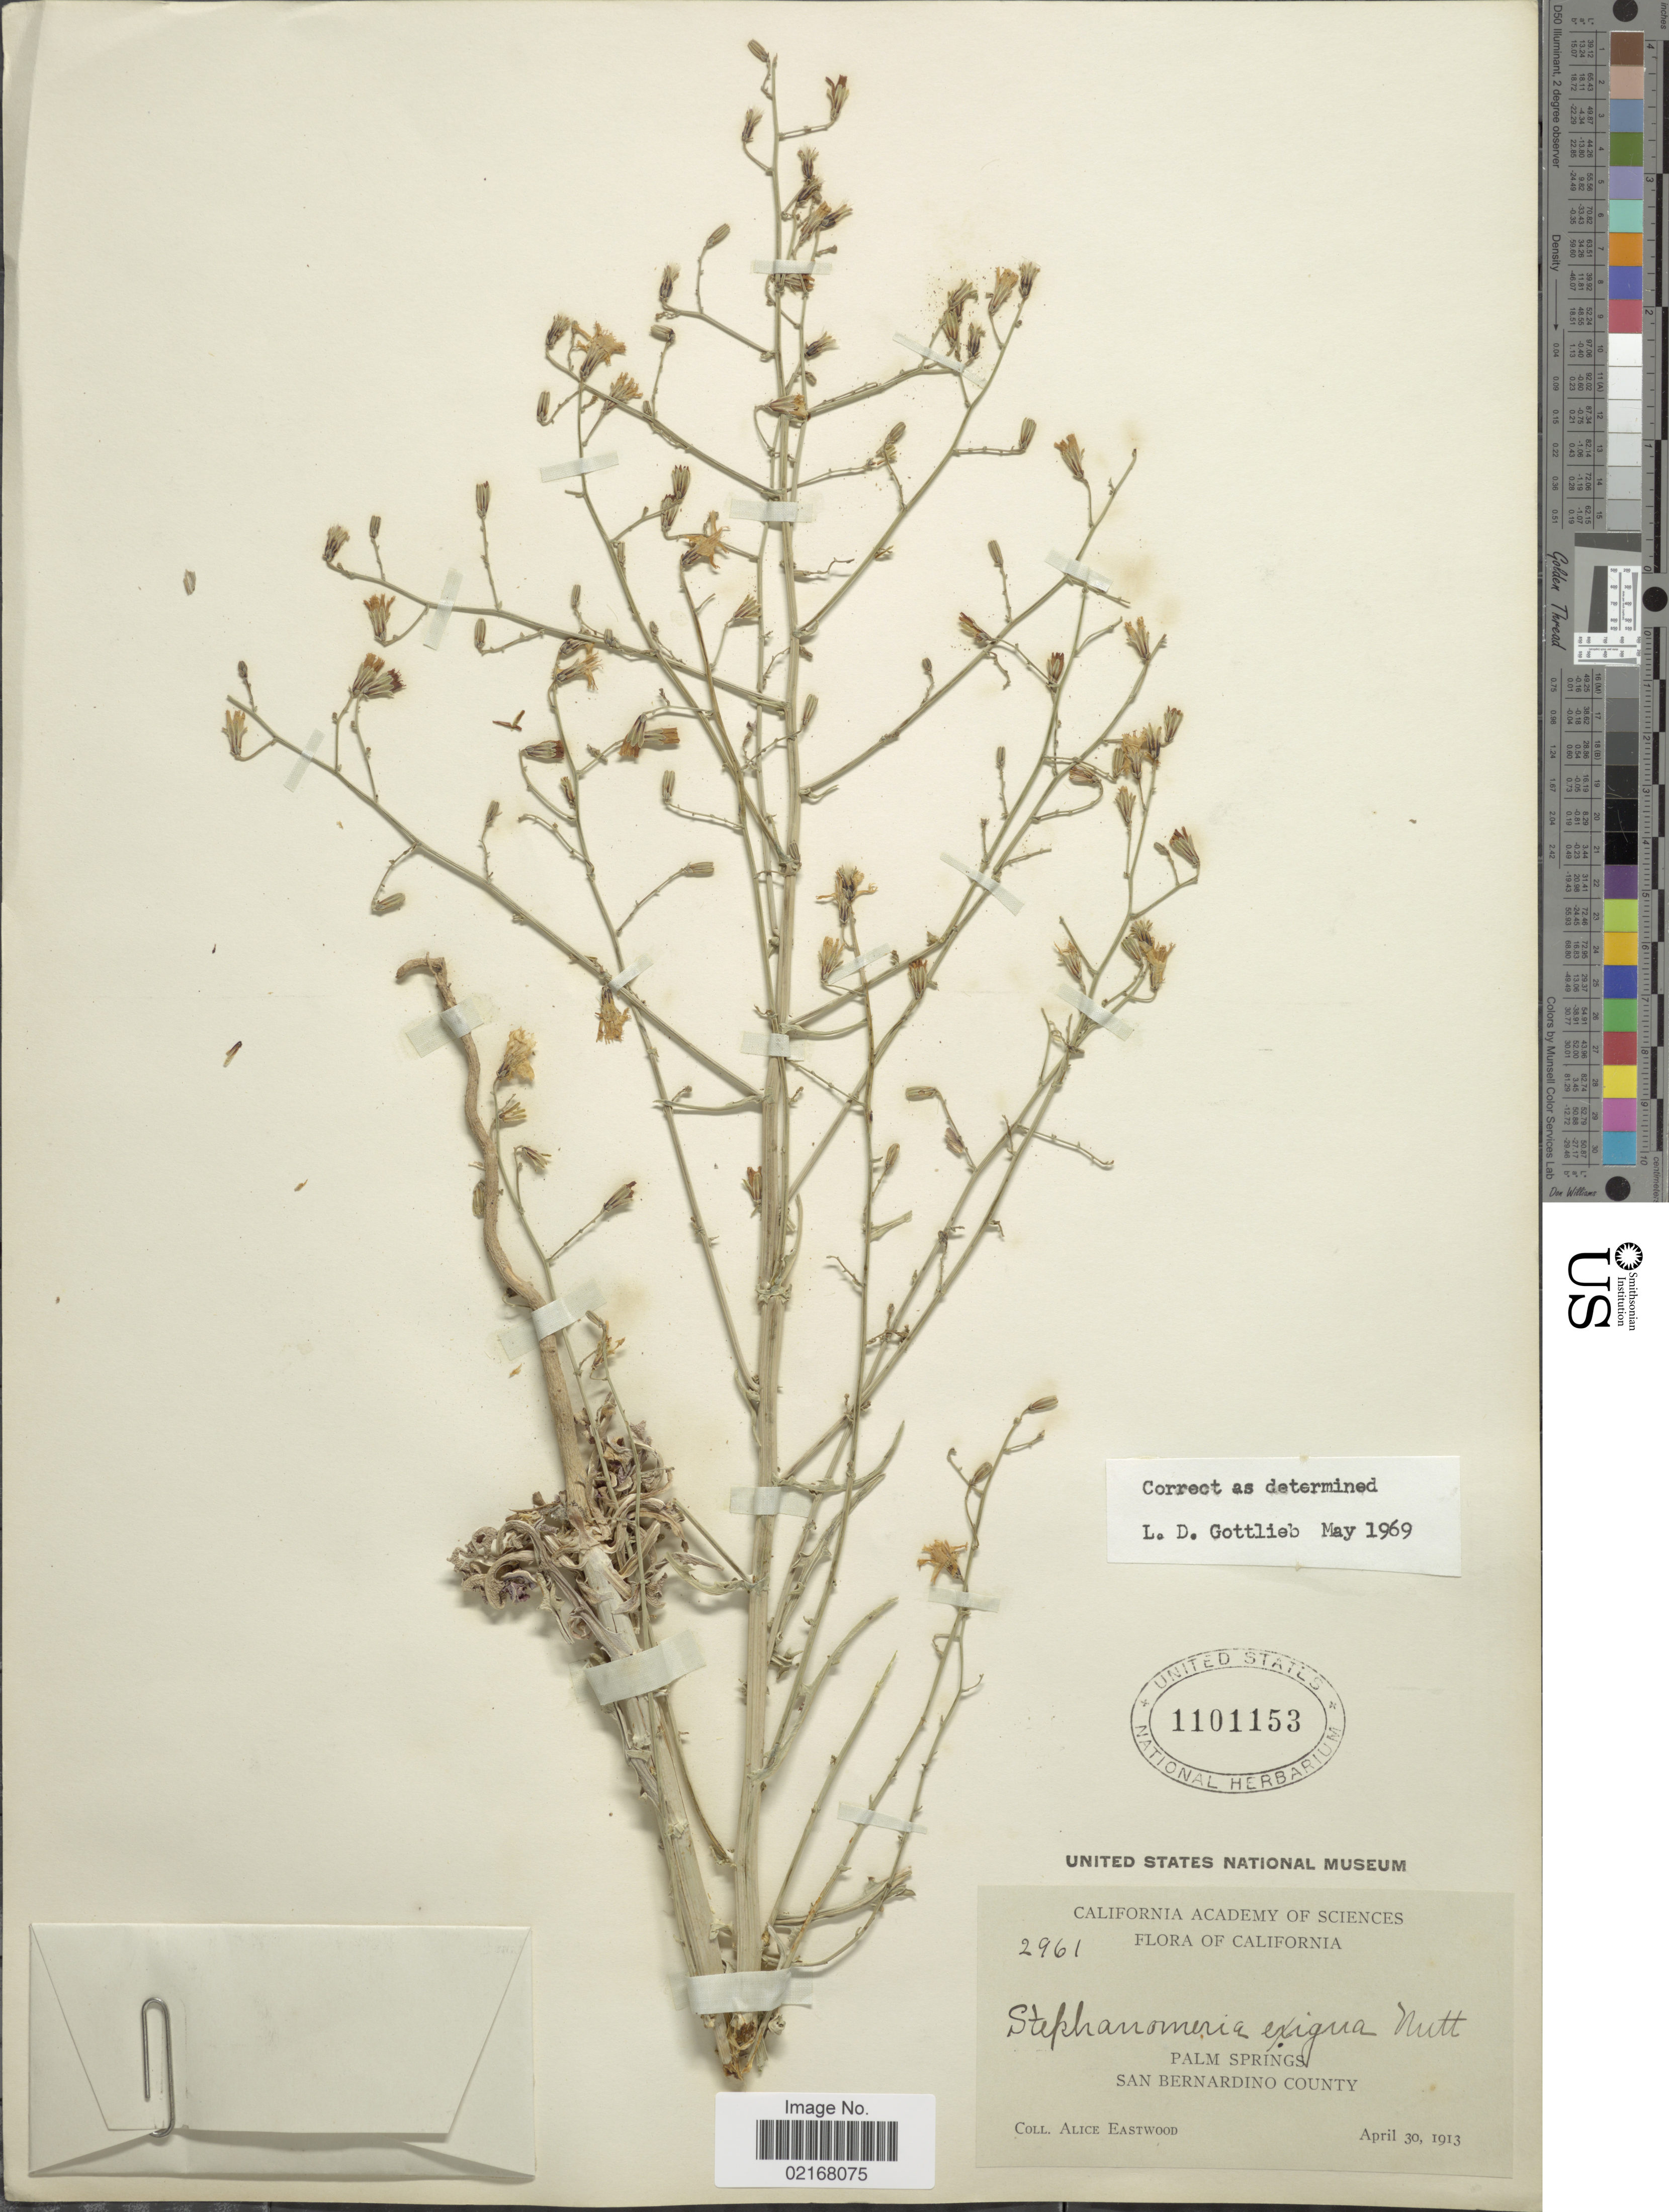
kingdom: Plantae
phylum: Tracheophyta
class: Magnoliopsida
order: Asterales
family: Asteraceae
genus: Stephanomeria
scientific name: Stephanomeria exigua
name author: Nutt.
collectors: A. Eastwood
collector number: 2961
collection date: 1913-04-30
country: United States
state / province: California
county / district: San Bernardino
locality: Palm Springs. San Bernardino County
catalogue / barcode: US 1101153